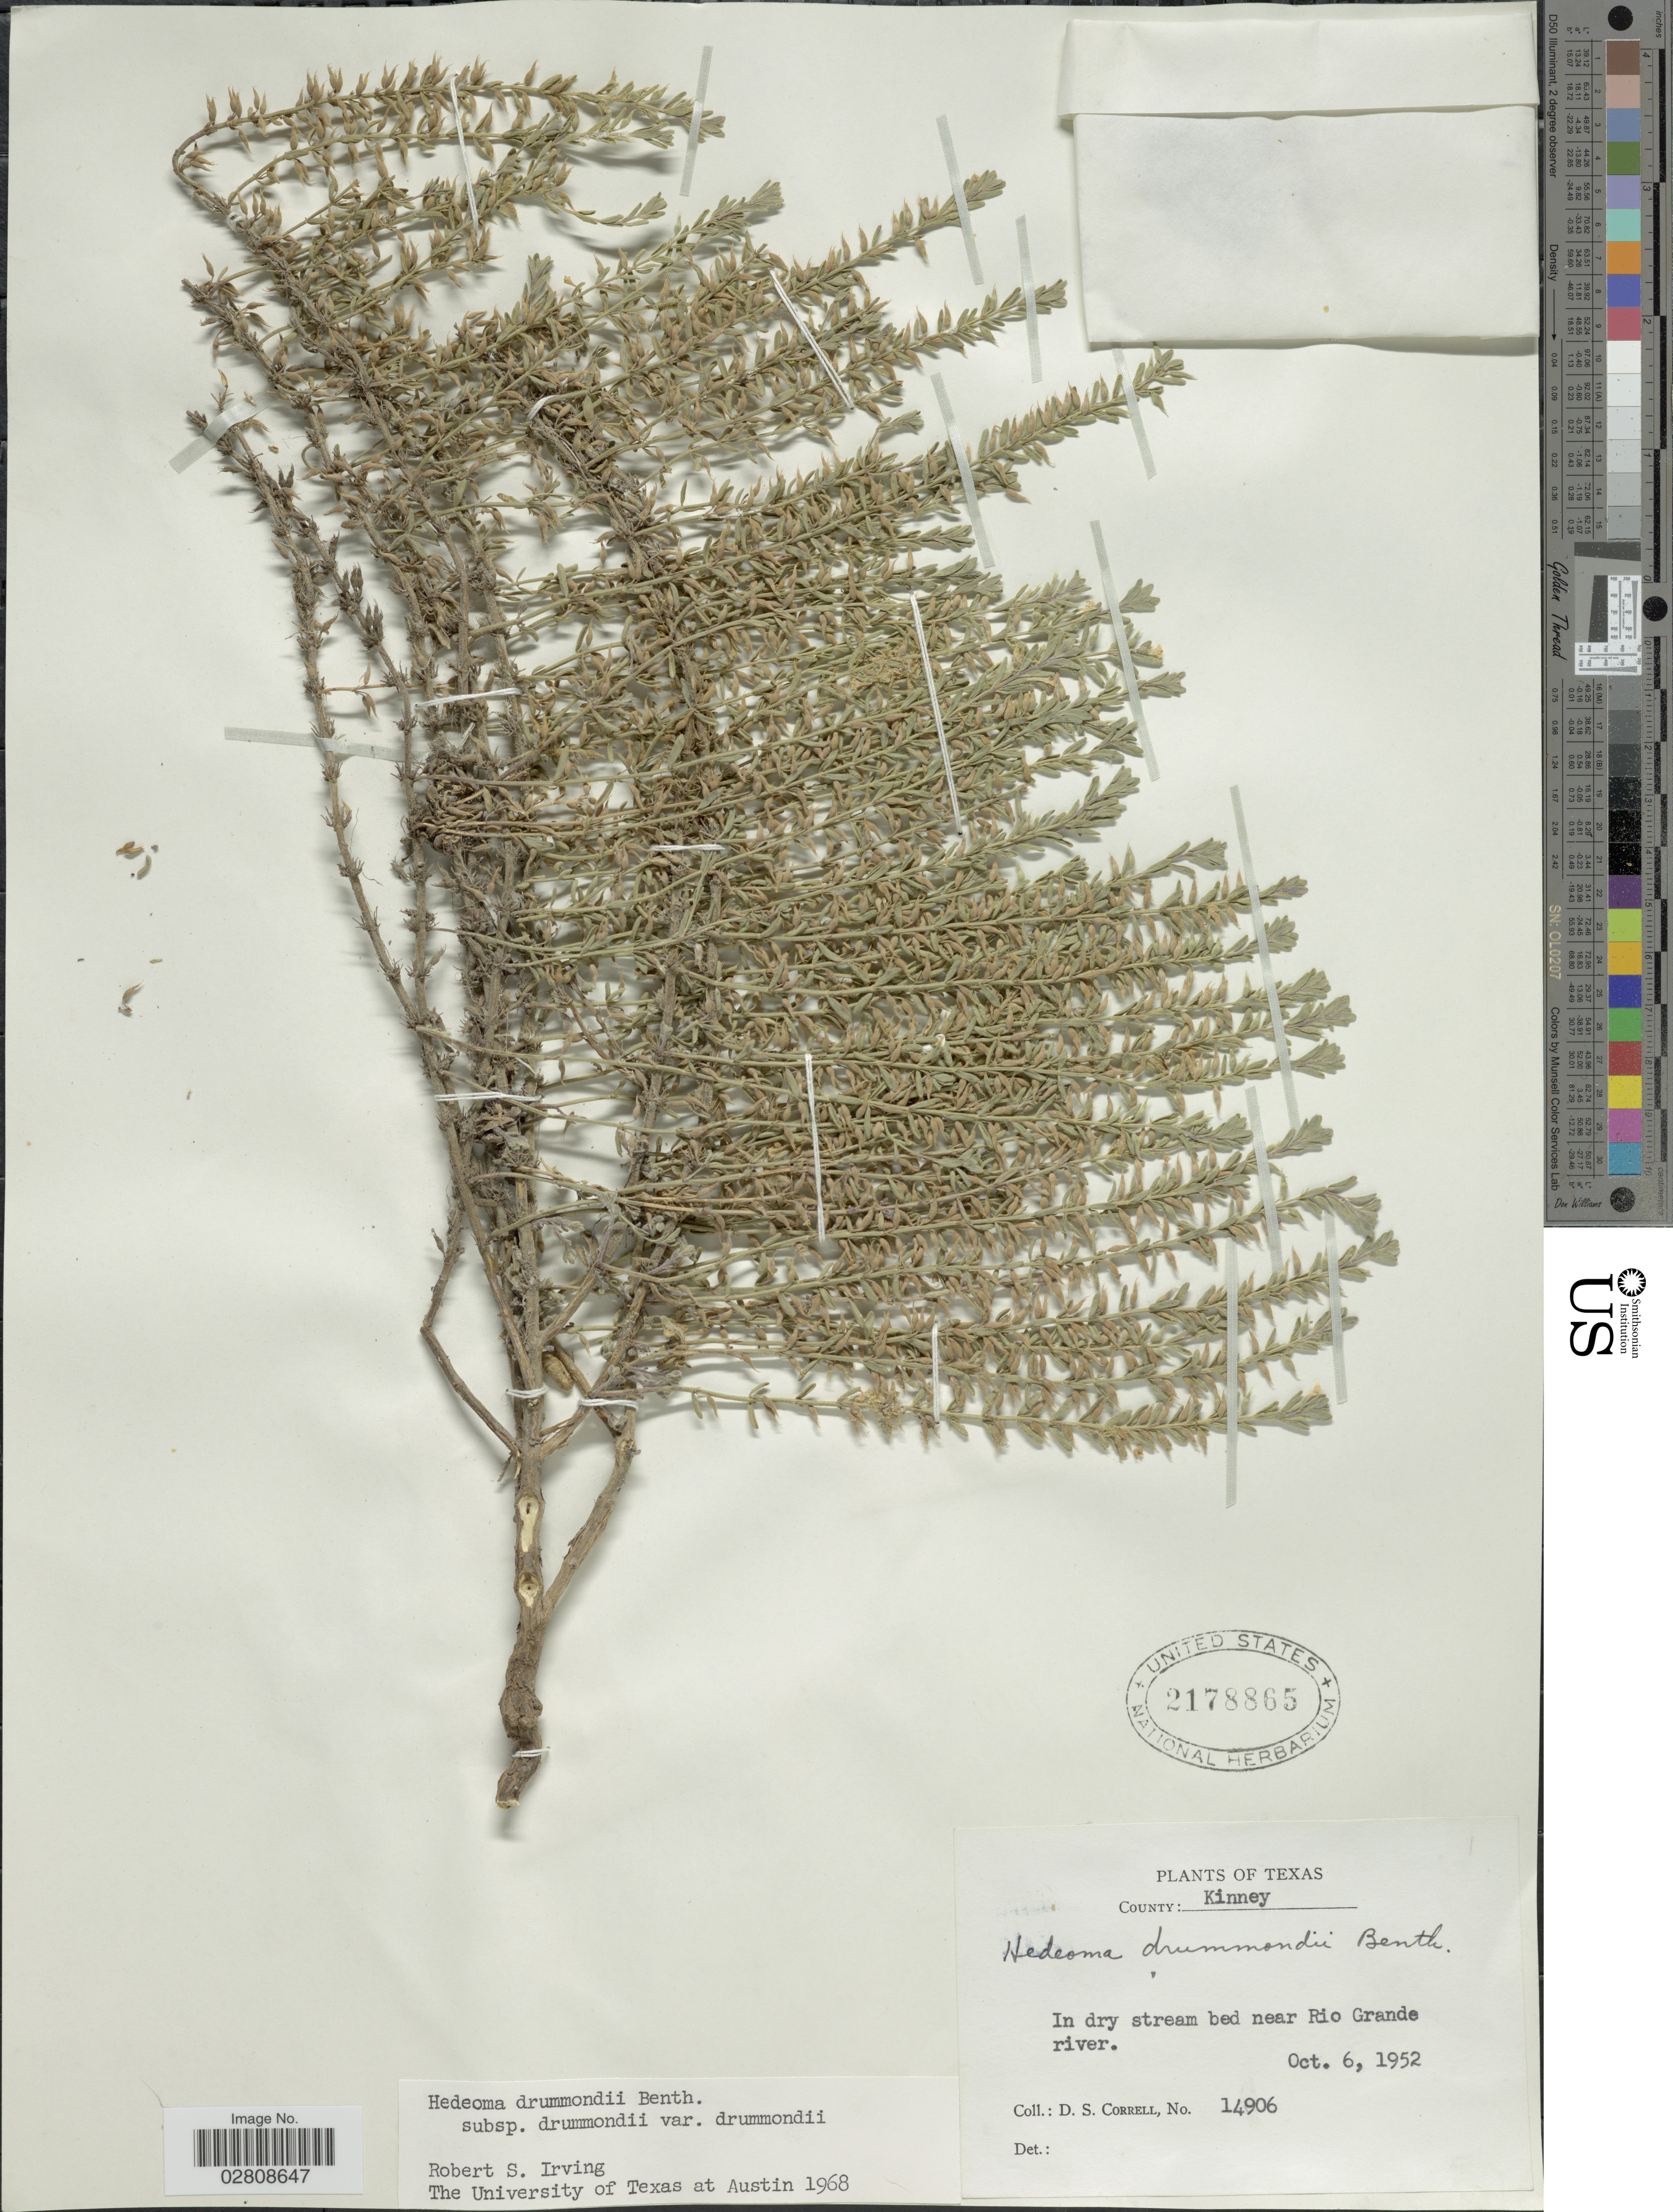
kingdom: Plantae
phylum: Tracheophyta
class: Magnoliopsida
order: Lamiales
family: Lamiaceae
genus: Hedeoma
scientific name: Hedeoma drummondii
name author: Benth.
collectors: D. S. Correll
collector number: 14906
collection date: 1952-10-06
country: United States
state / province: Texas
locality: County: Kinney. In dry stream bed near Rio Grande river.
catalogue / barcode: US 2178865